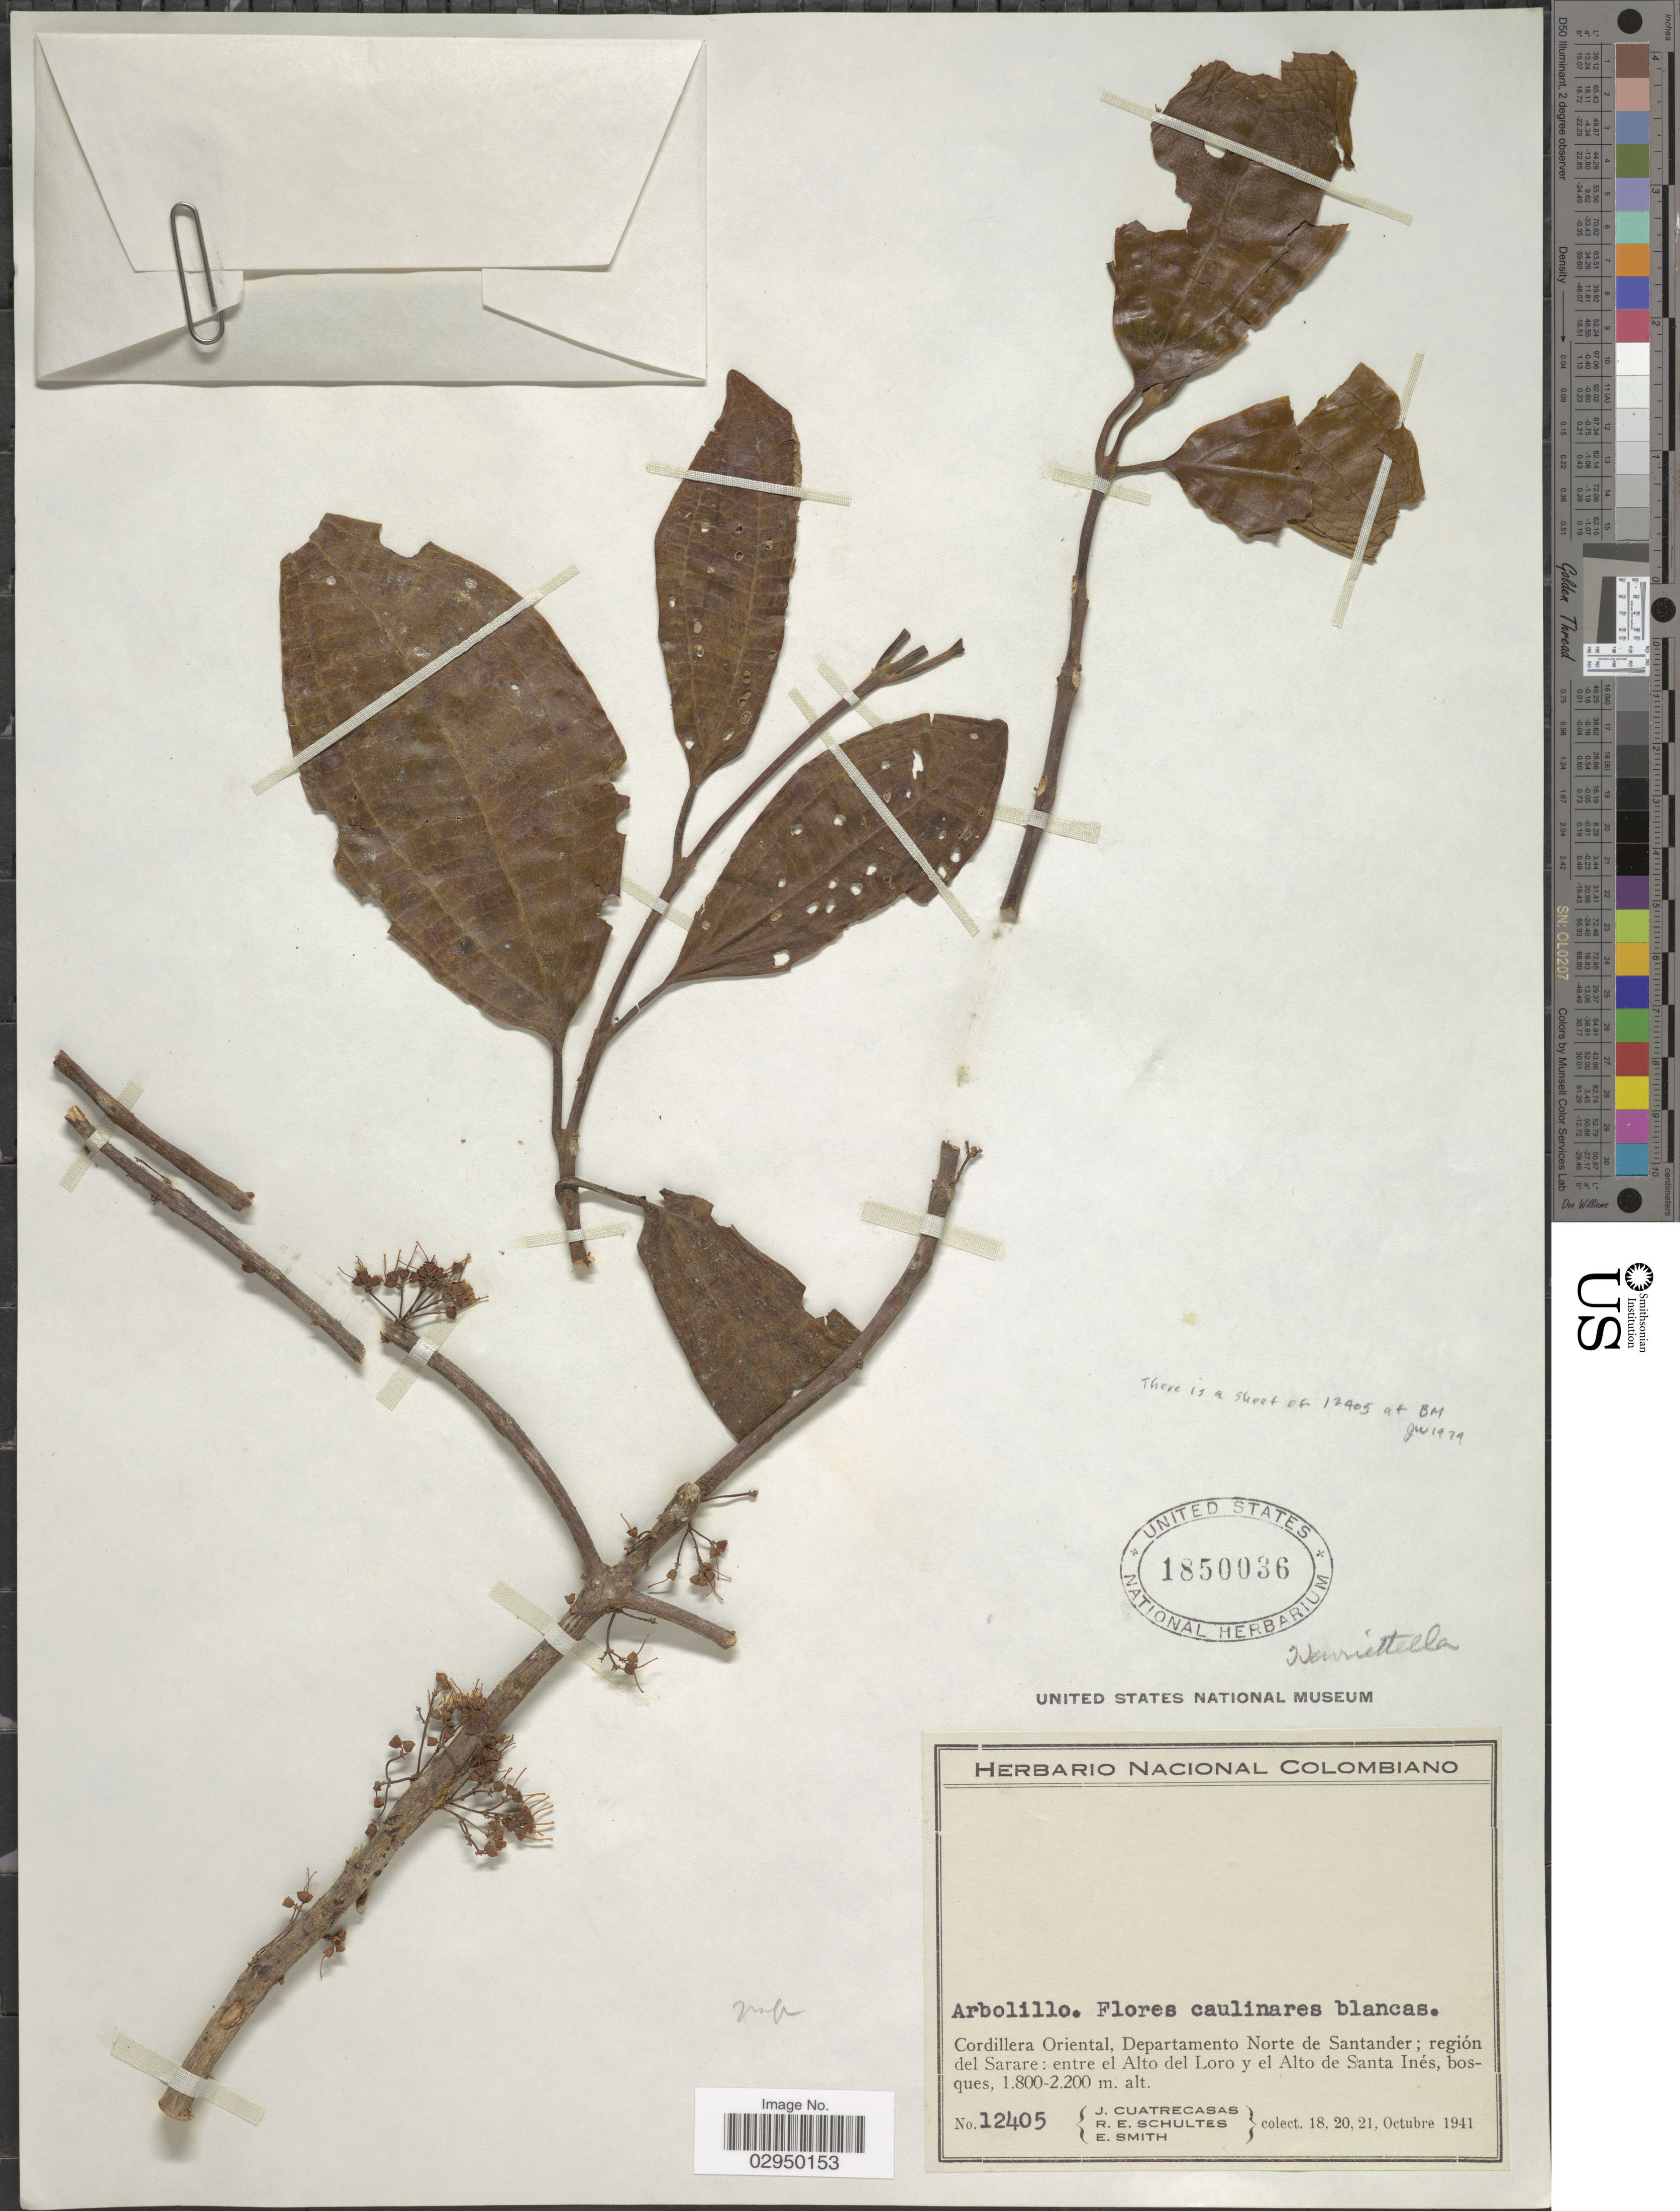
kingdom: Plantae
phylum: Tracheophyta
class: Magnoliopsida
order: Myrtales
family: Melastomataceae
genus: Clidemia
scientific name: Clidemia sp.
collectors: J. Cuatrecasas, R. E. Schultes & E. Smith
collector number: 12405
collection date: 1941-10-18/1941-10-21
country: Colombia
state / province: Norte de Santander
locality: Cordillera Oriental, Departamento Norte de Santander; región del Sarare: entre el Alto del Loro y el Alto de Santa Inés.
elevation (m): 1800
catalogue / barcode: US 1850036